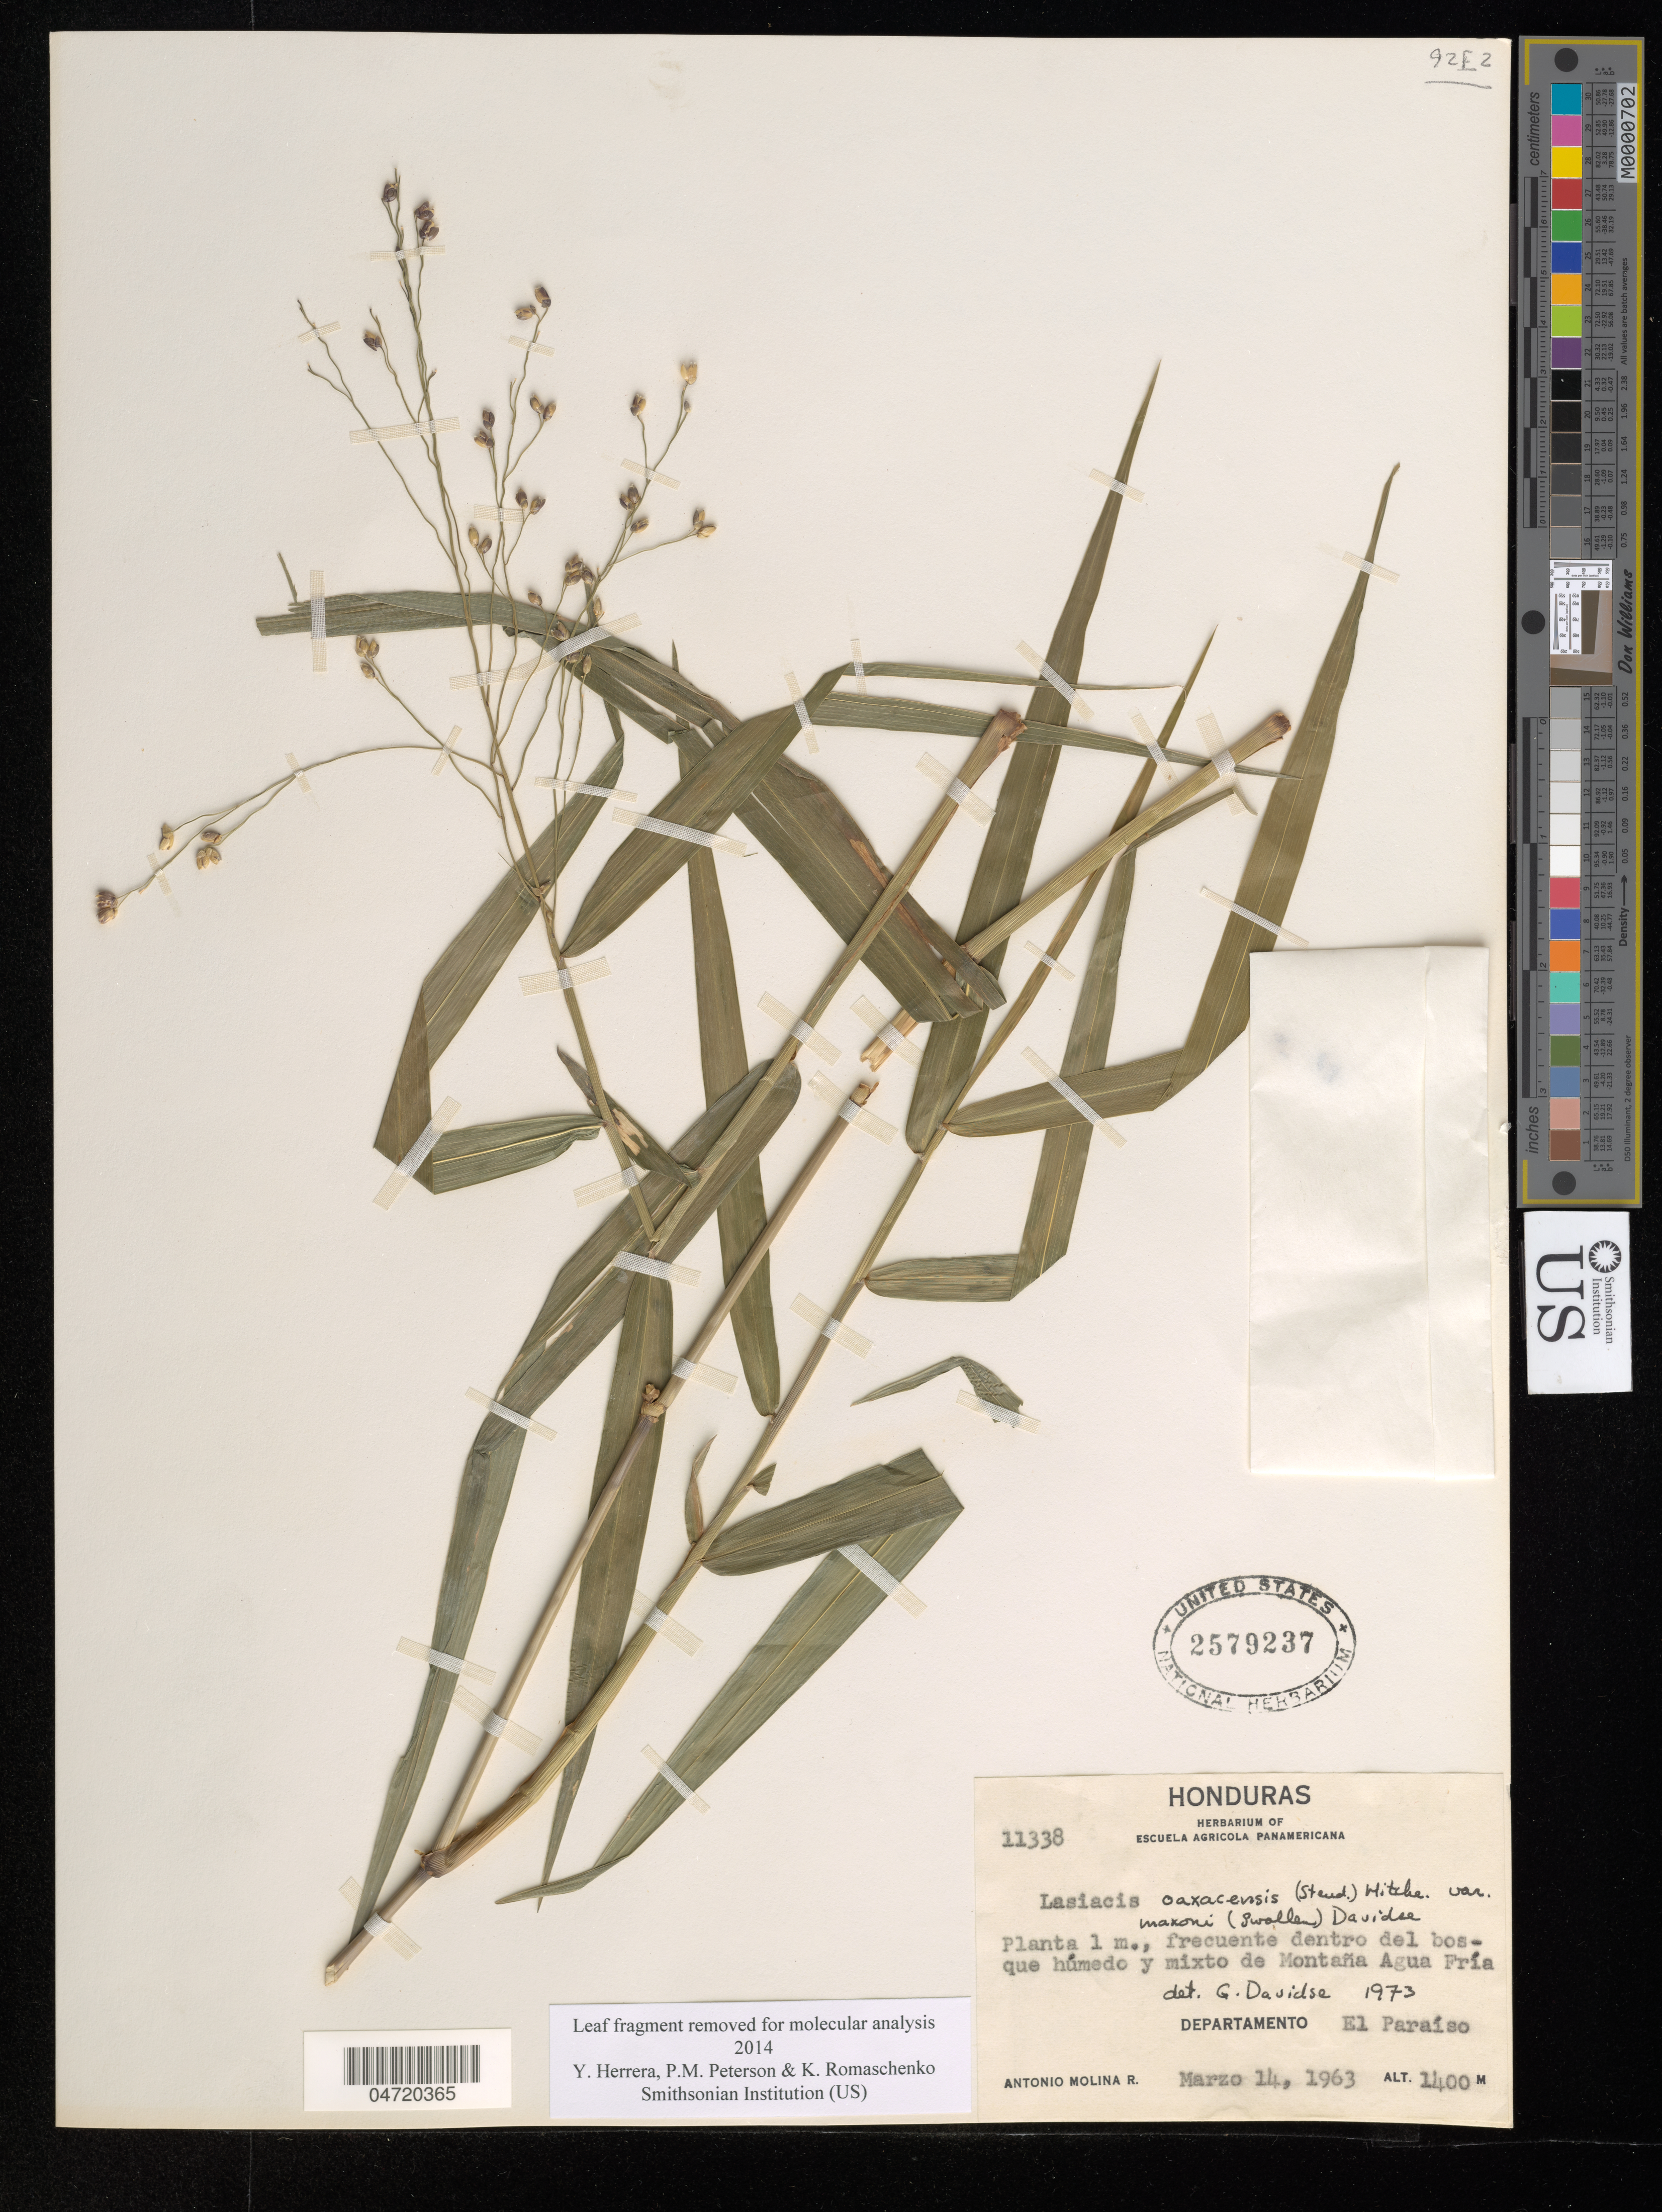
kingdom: Plantae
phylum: Tracheophyta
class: Liliopsida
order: Poales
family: Poaceae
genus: Lasiacis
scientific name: Lasiacis oaxacensis var. maxonii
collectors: A. Molino R.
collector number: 11338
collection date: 1963-03-14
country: Honduras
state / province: El Paraiso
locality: Dentro del bosque húmedo y mixto de Montaña Agua Fría. Departamento El Paraíso.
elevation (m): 1400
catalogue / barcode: US 2579237